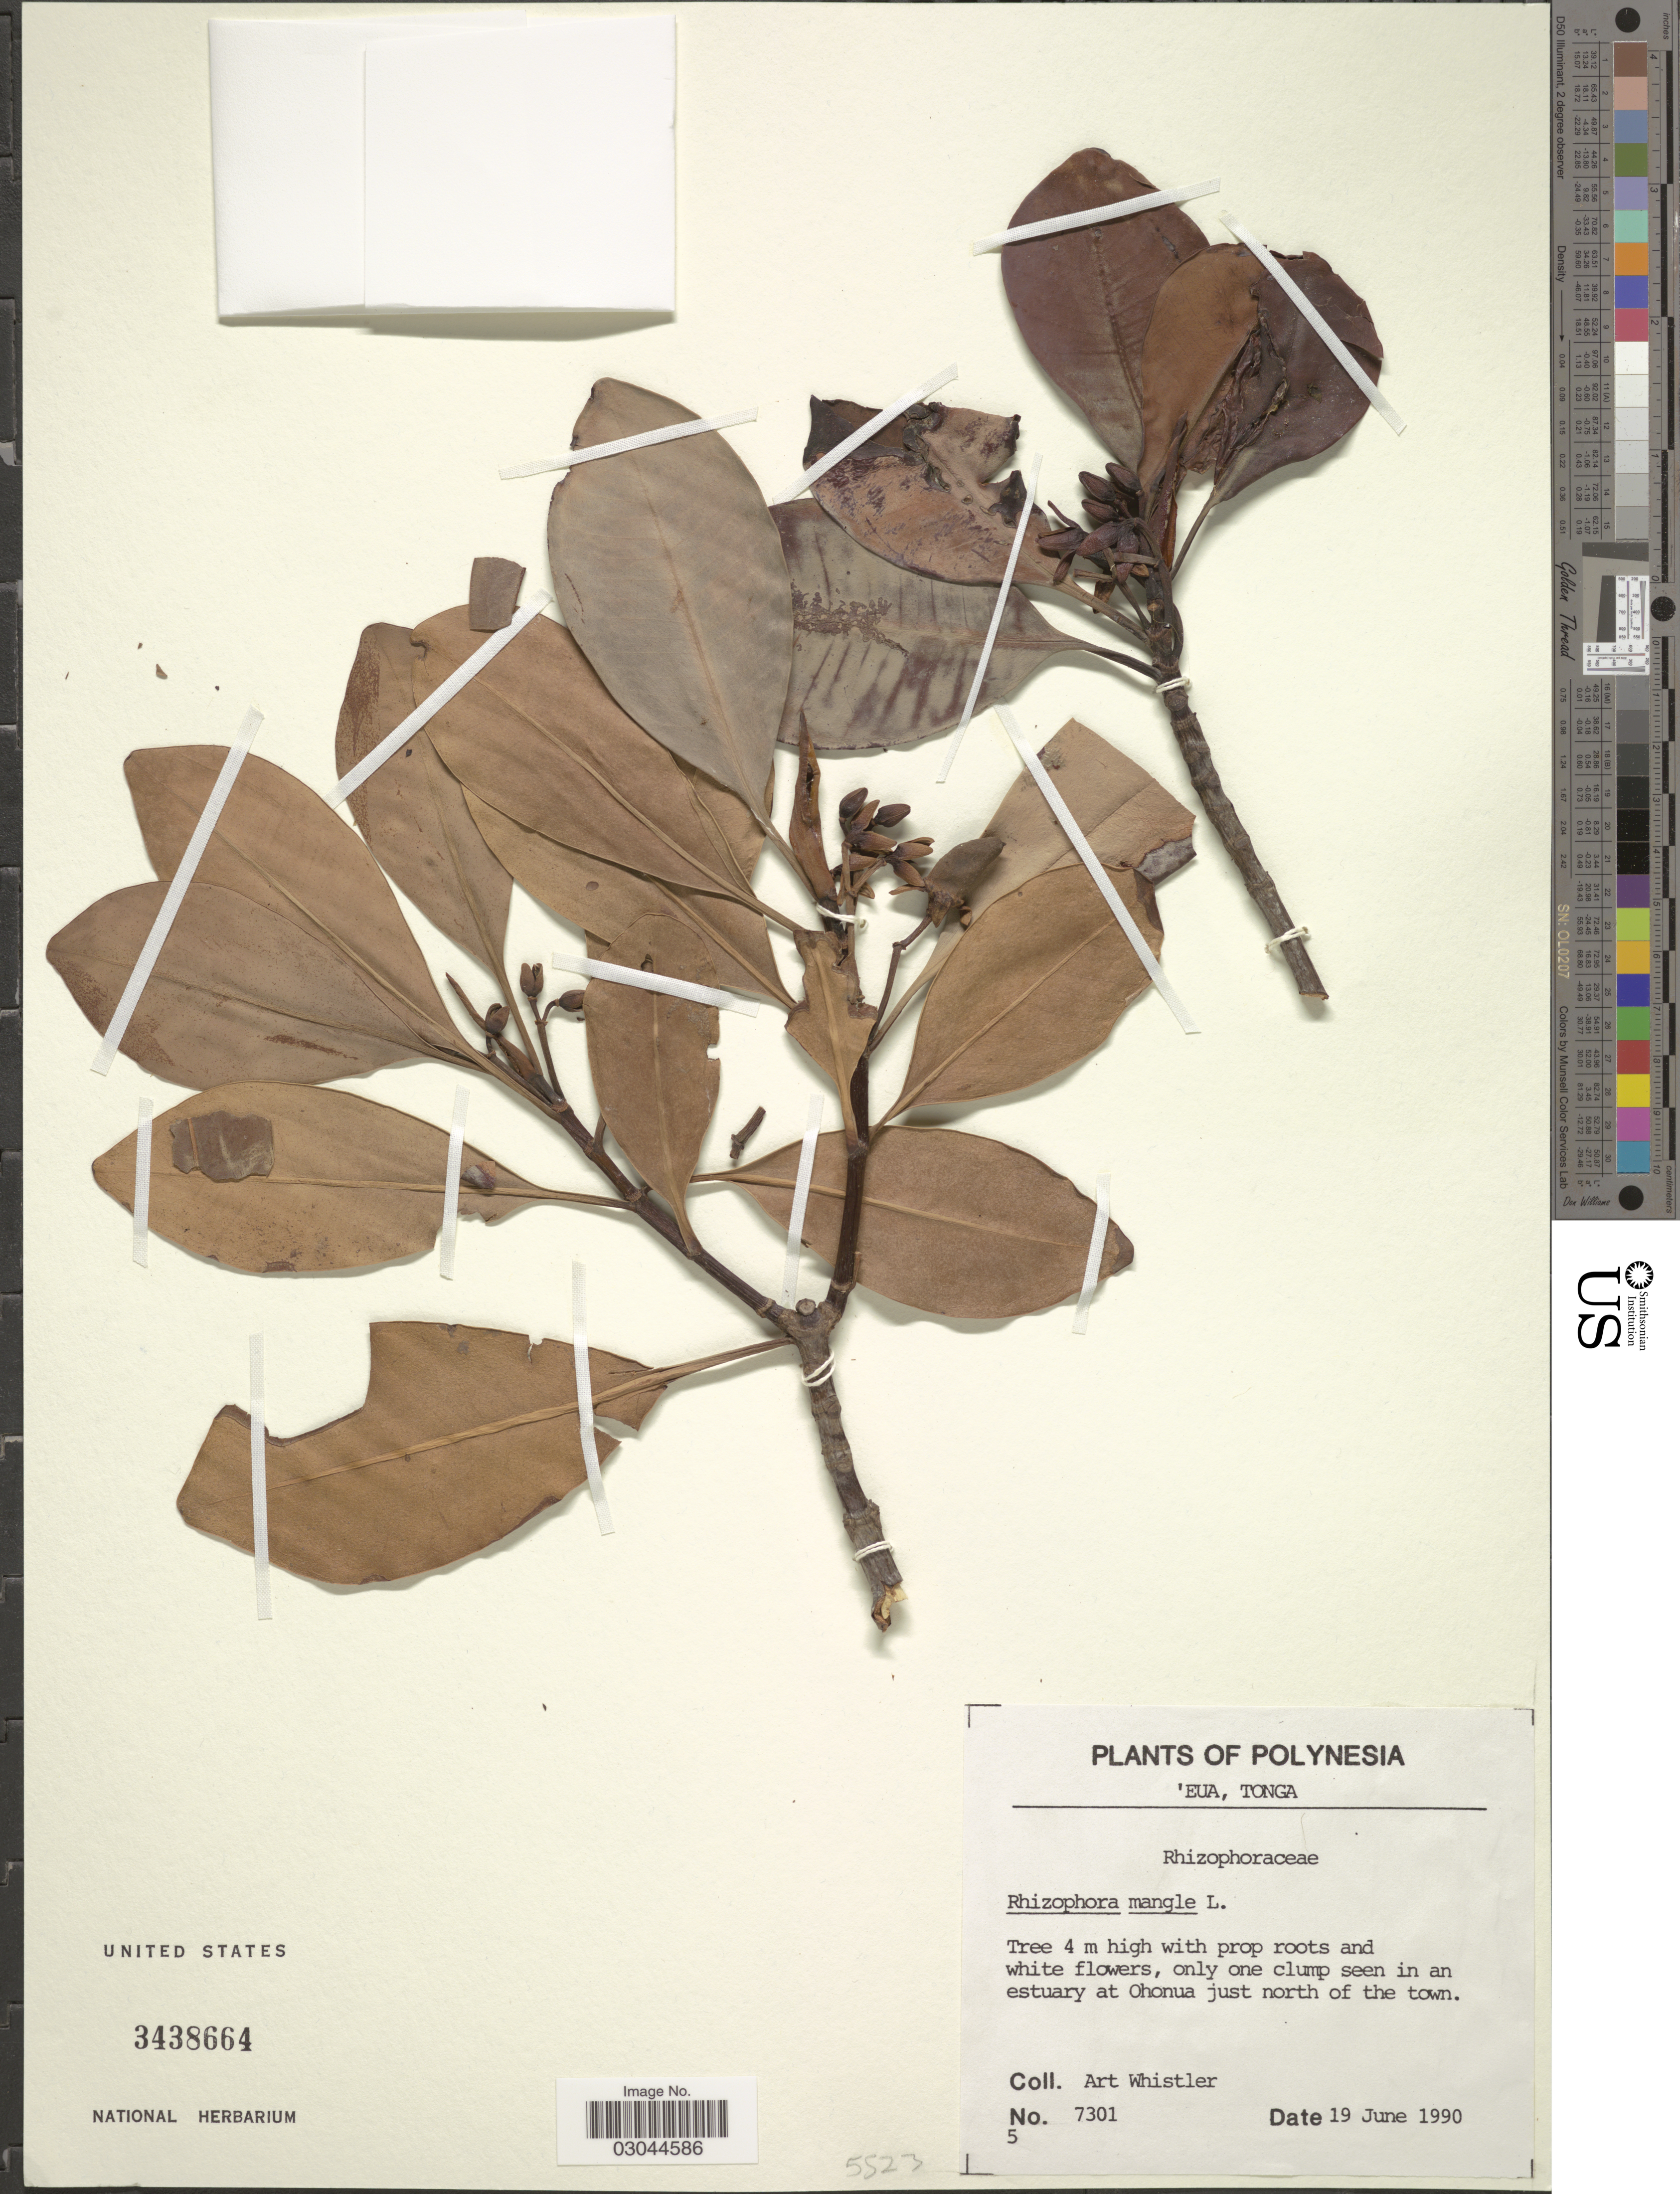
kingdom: Plantae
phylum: Tracheophyta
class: Magnoliopsida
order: Malpighiales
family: Rhizophoraceae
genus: Rhizophora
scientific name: Rhizophora mangle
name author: L.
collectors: A. Whistler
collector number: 7301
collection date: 1990-06-19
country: Tonga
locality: Polynesia, 'Eua, only one clump seen in an estuary at Ohonua just north of the town.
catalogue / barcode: US 3438664